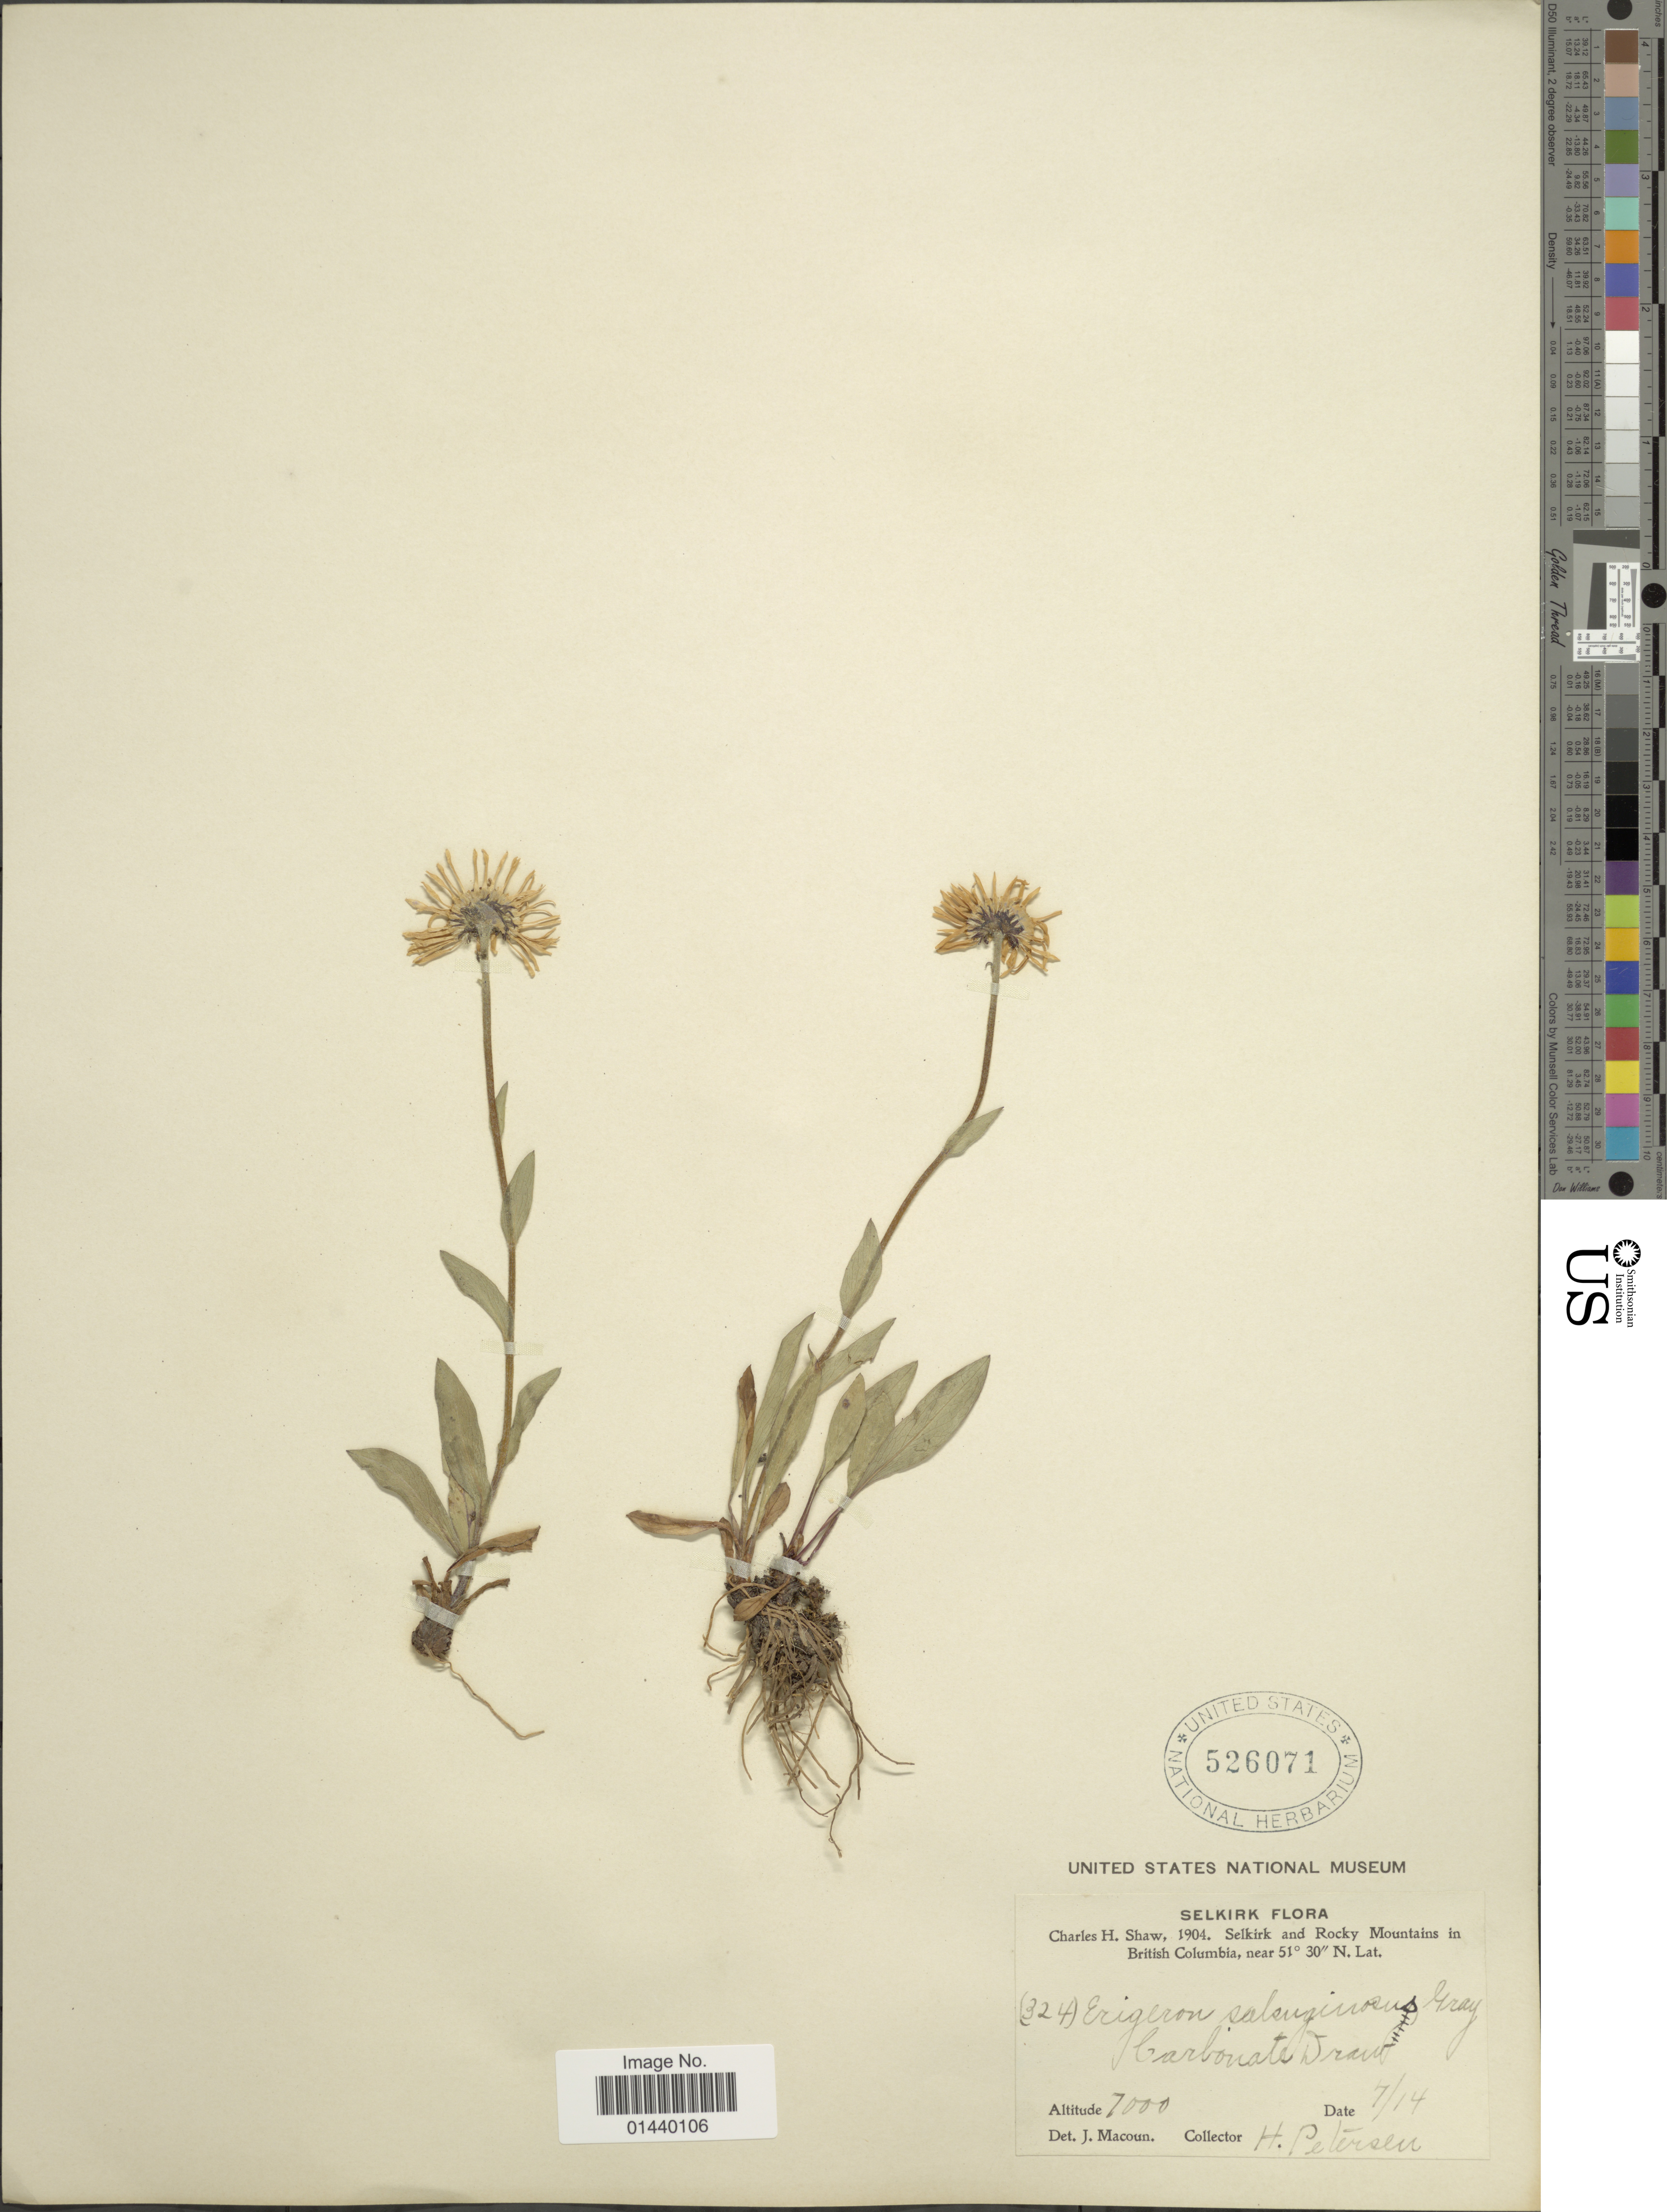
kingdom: Plantae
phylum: Tracheophyta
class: Magnoliopsida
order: Asterales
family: Asteraceae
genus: Erigeron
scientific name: Erigeron salsuginosus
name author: (Richardson ex R. Br.) A. Gray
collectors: H. Petersen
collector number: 324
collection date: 1904-07-14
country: Canada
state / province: British Columbia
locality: Selkirk and Rocky Mountains. Carbonate Draw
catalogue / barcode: US 526071